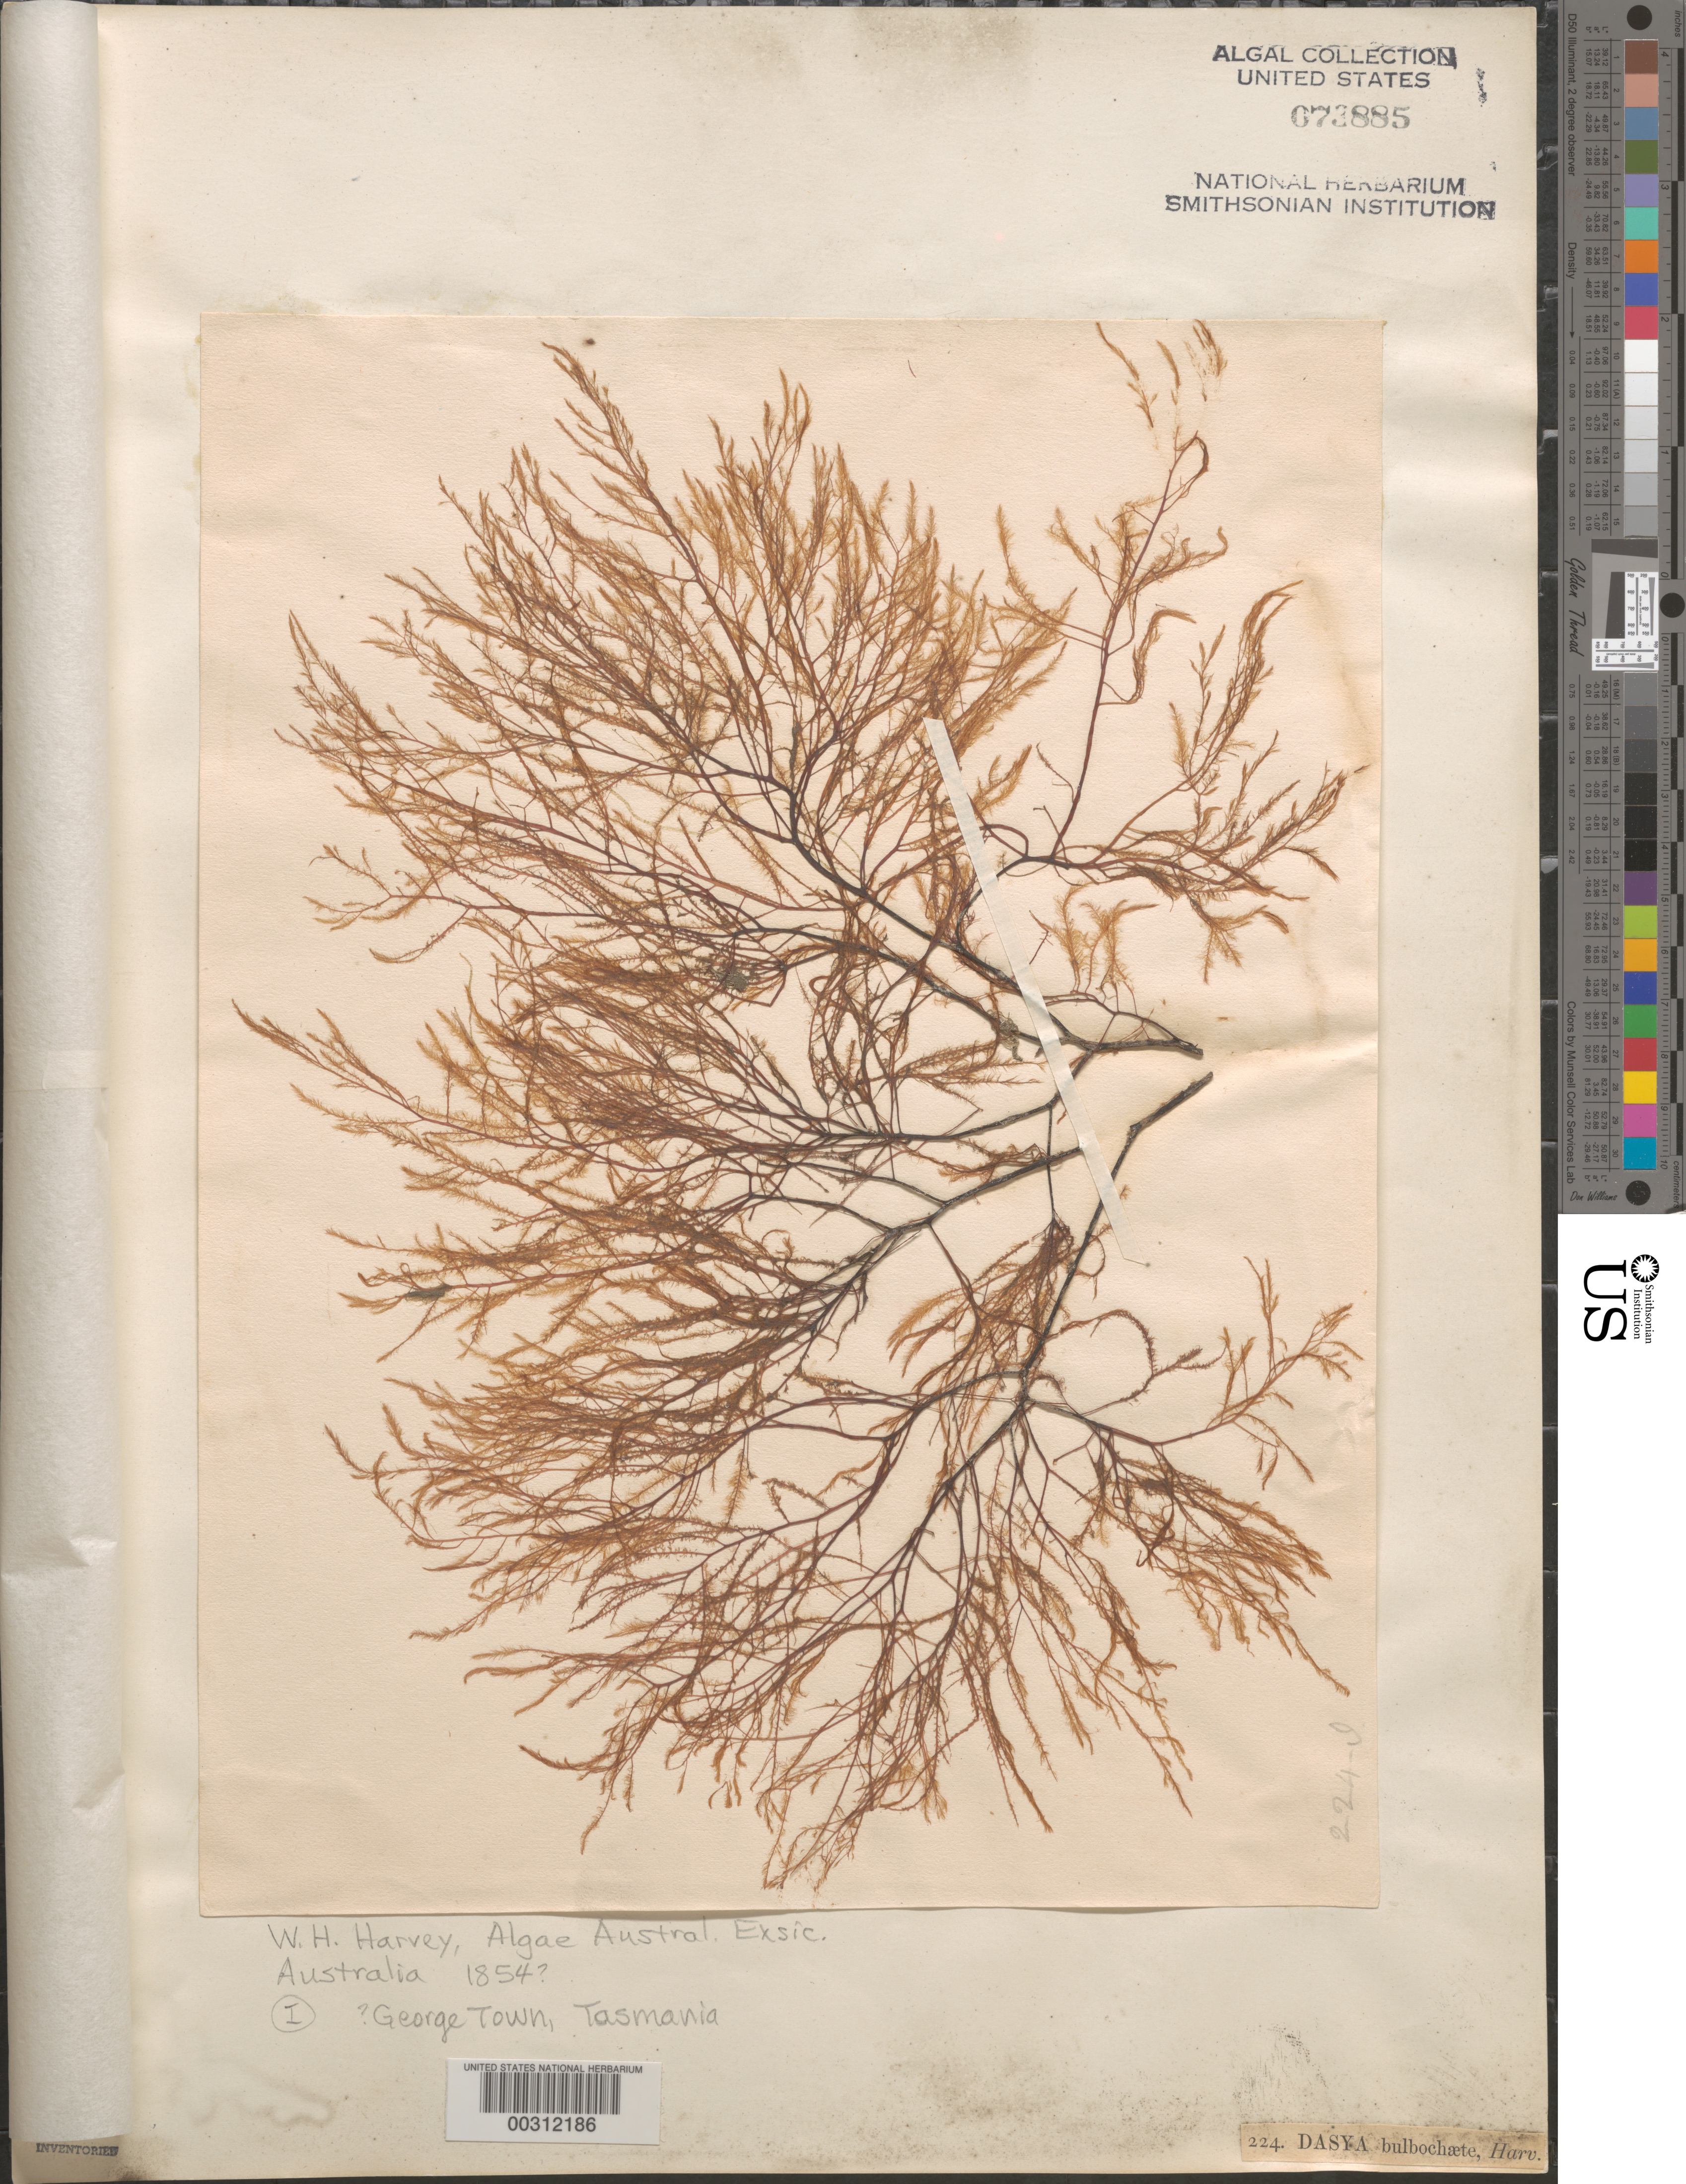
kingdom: Plantae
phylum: Rhodophyta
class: Florideophyceae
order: Ceramiales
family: Dasyaceae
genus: Dasya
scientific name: Dasya bulbochaete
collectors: W. Harvey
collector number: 224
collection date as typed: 1868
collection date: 1868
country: Australia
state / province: Tasmania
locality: George Town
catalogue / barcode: US 73885